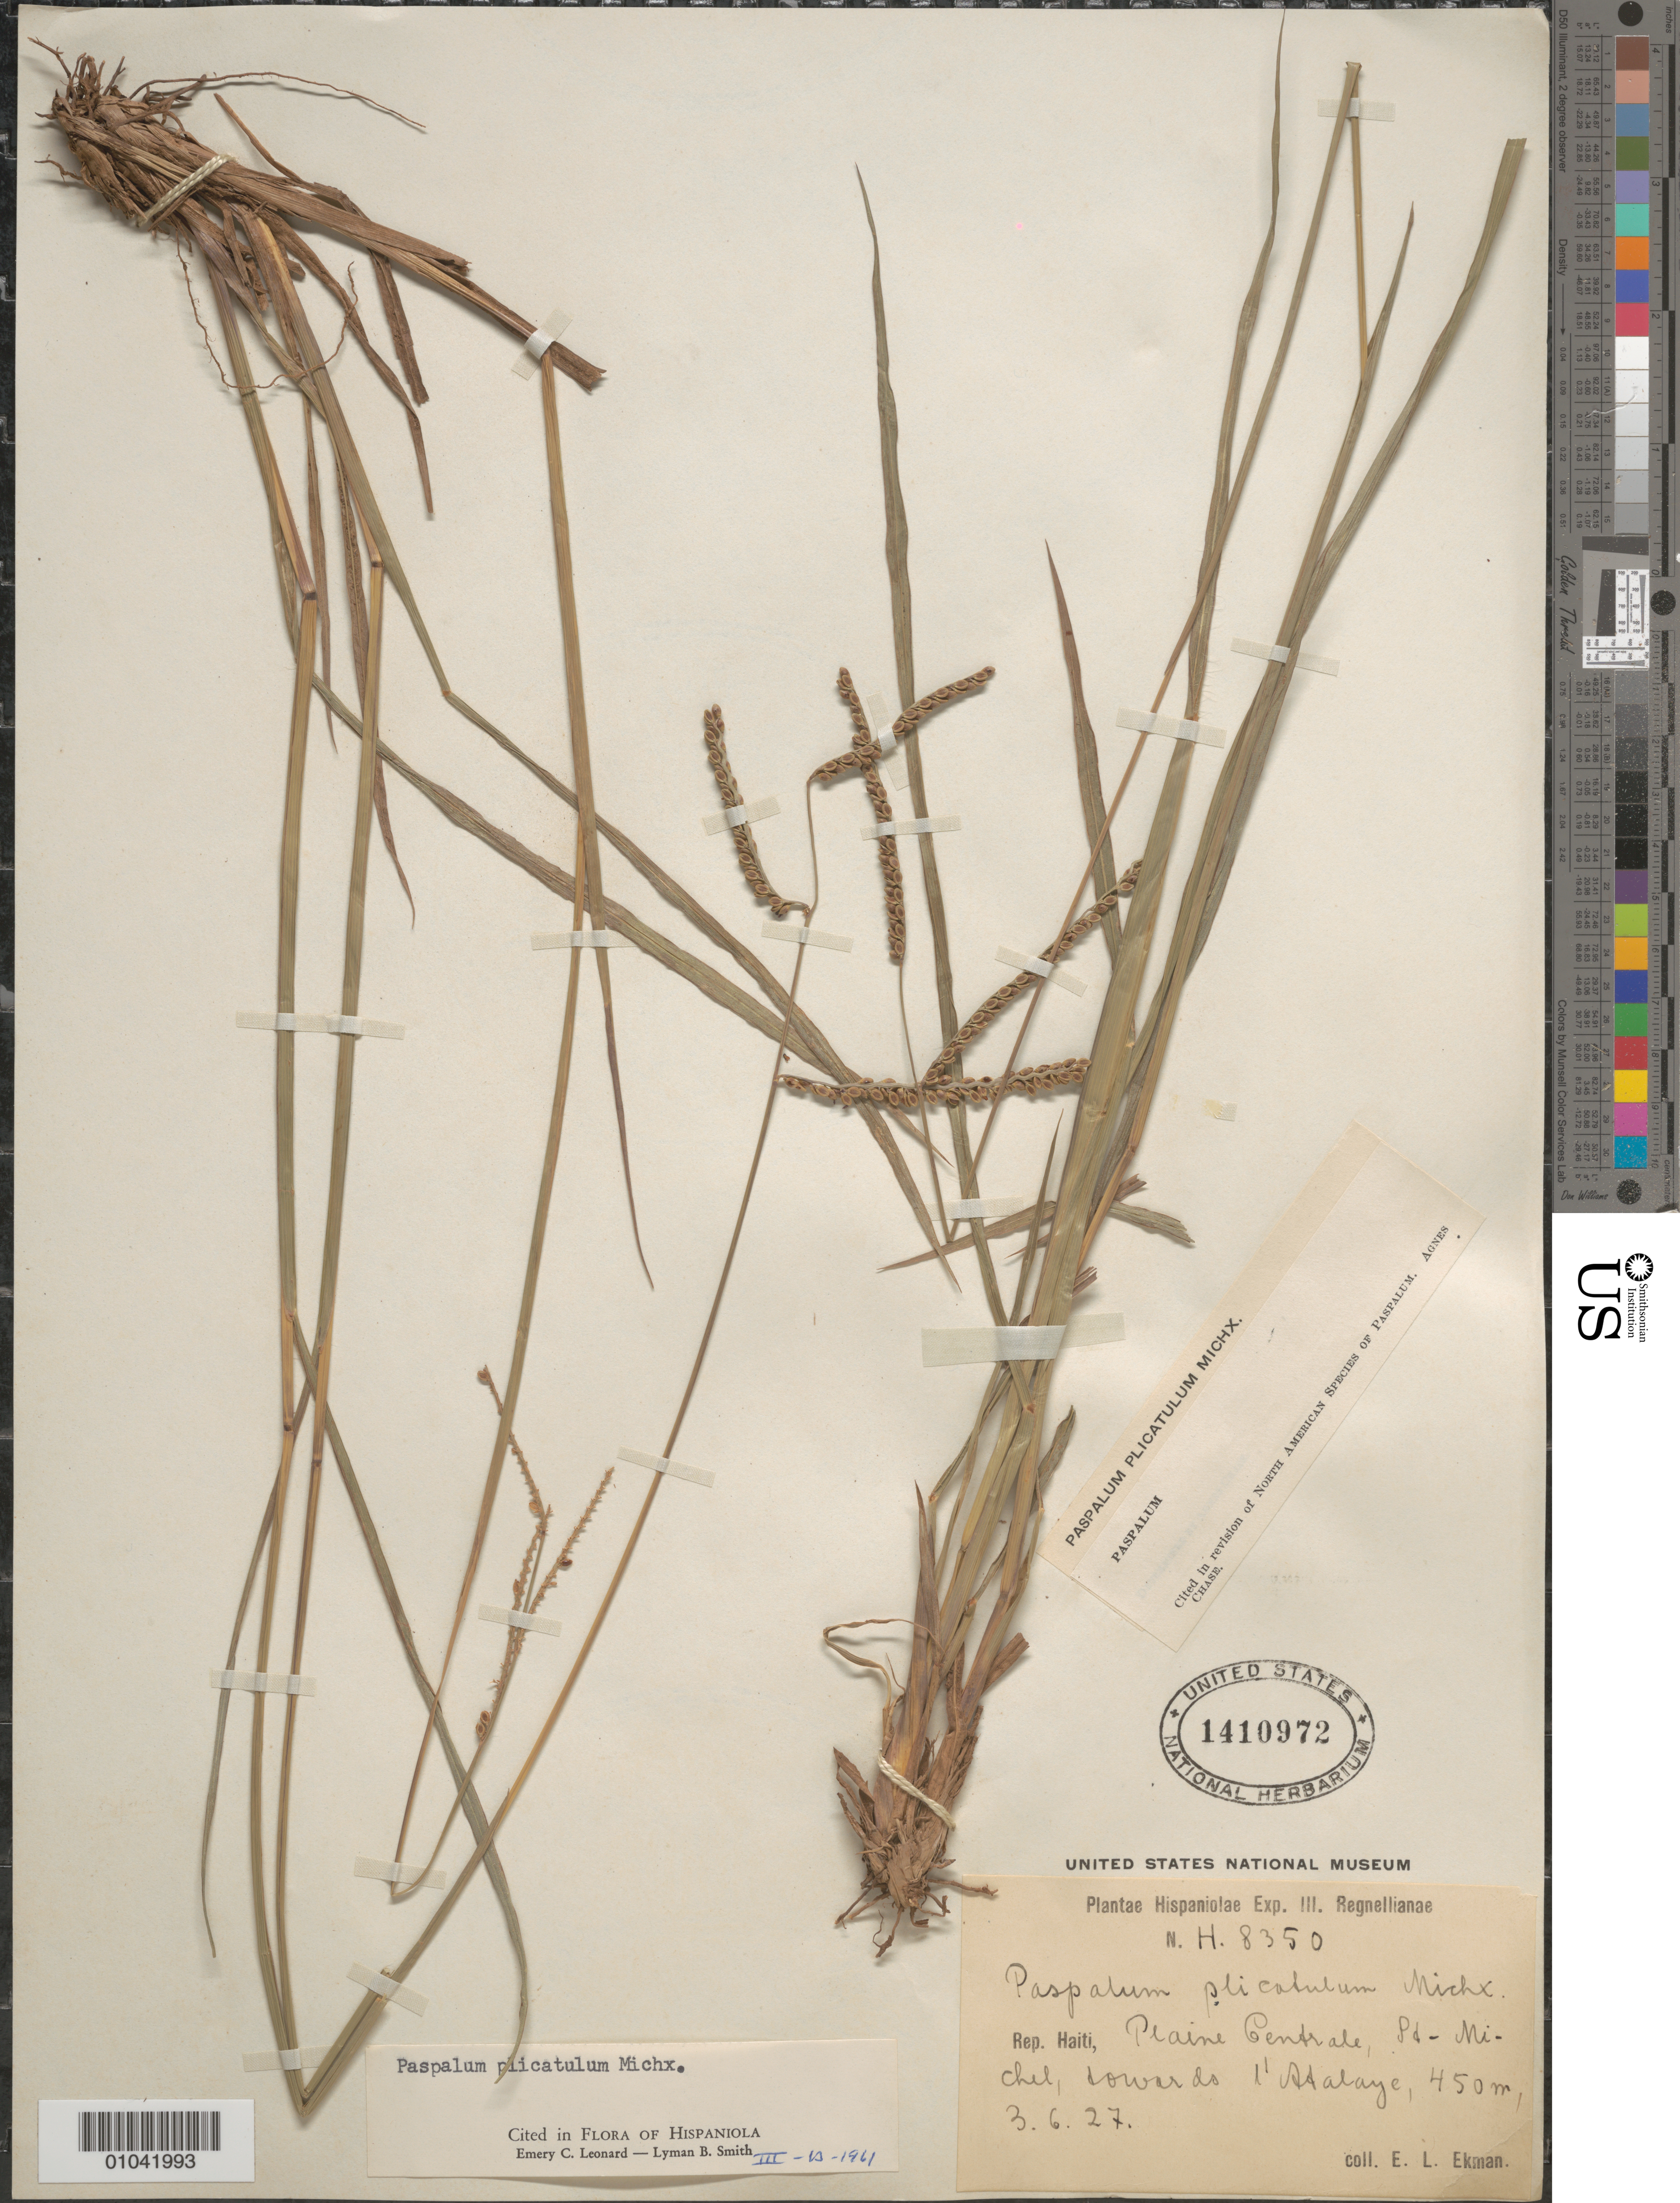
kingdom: Plantae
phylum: Tracheophyta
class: Liliopsida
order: Poales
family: Poaceae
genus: Paspalum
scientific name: Paspalum plicatulum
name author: Michx.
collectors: E. L. Ekman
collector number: H 8350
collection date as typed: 03 Jun 1927 or 06 Mar 1927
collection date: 1927-03-06 or 1927-06-03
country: Haiti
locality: Plaine Centrael, St-Michel, towards l'Atalaye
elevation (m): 450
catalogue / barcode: US 1410972